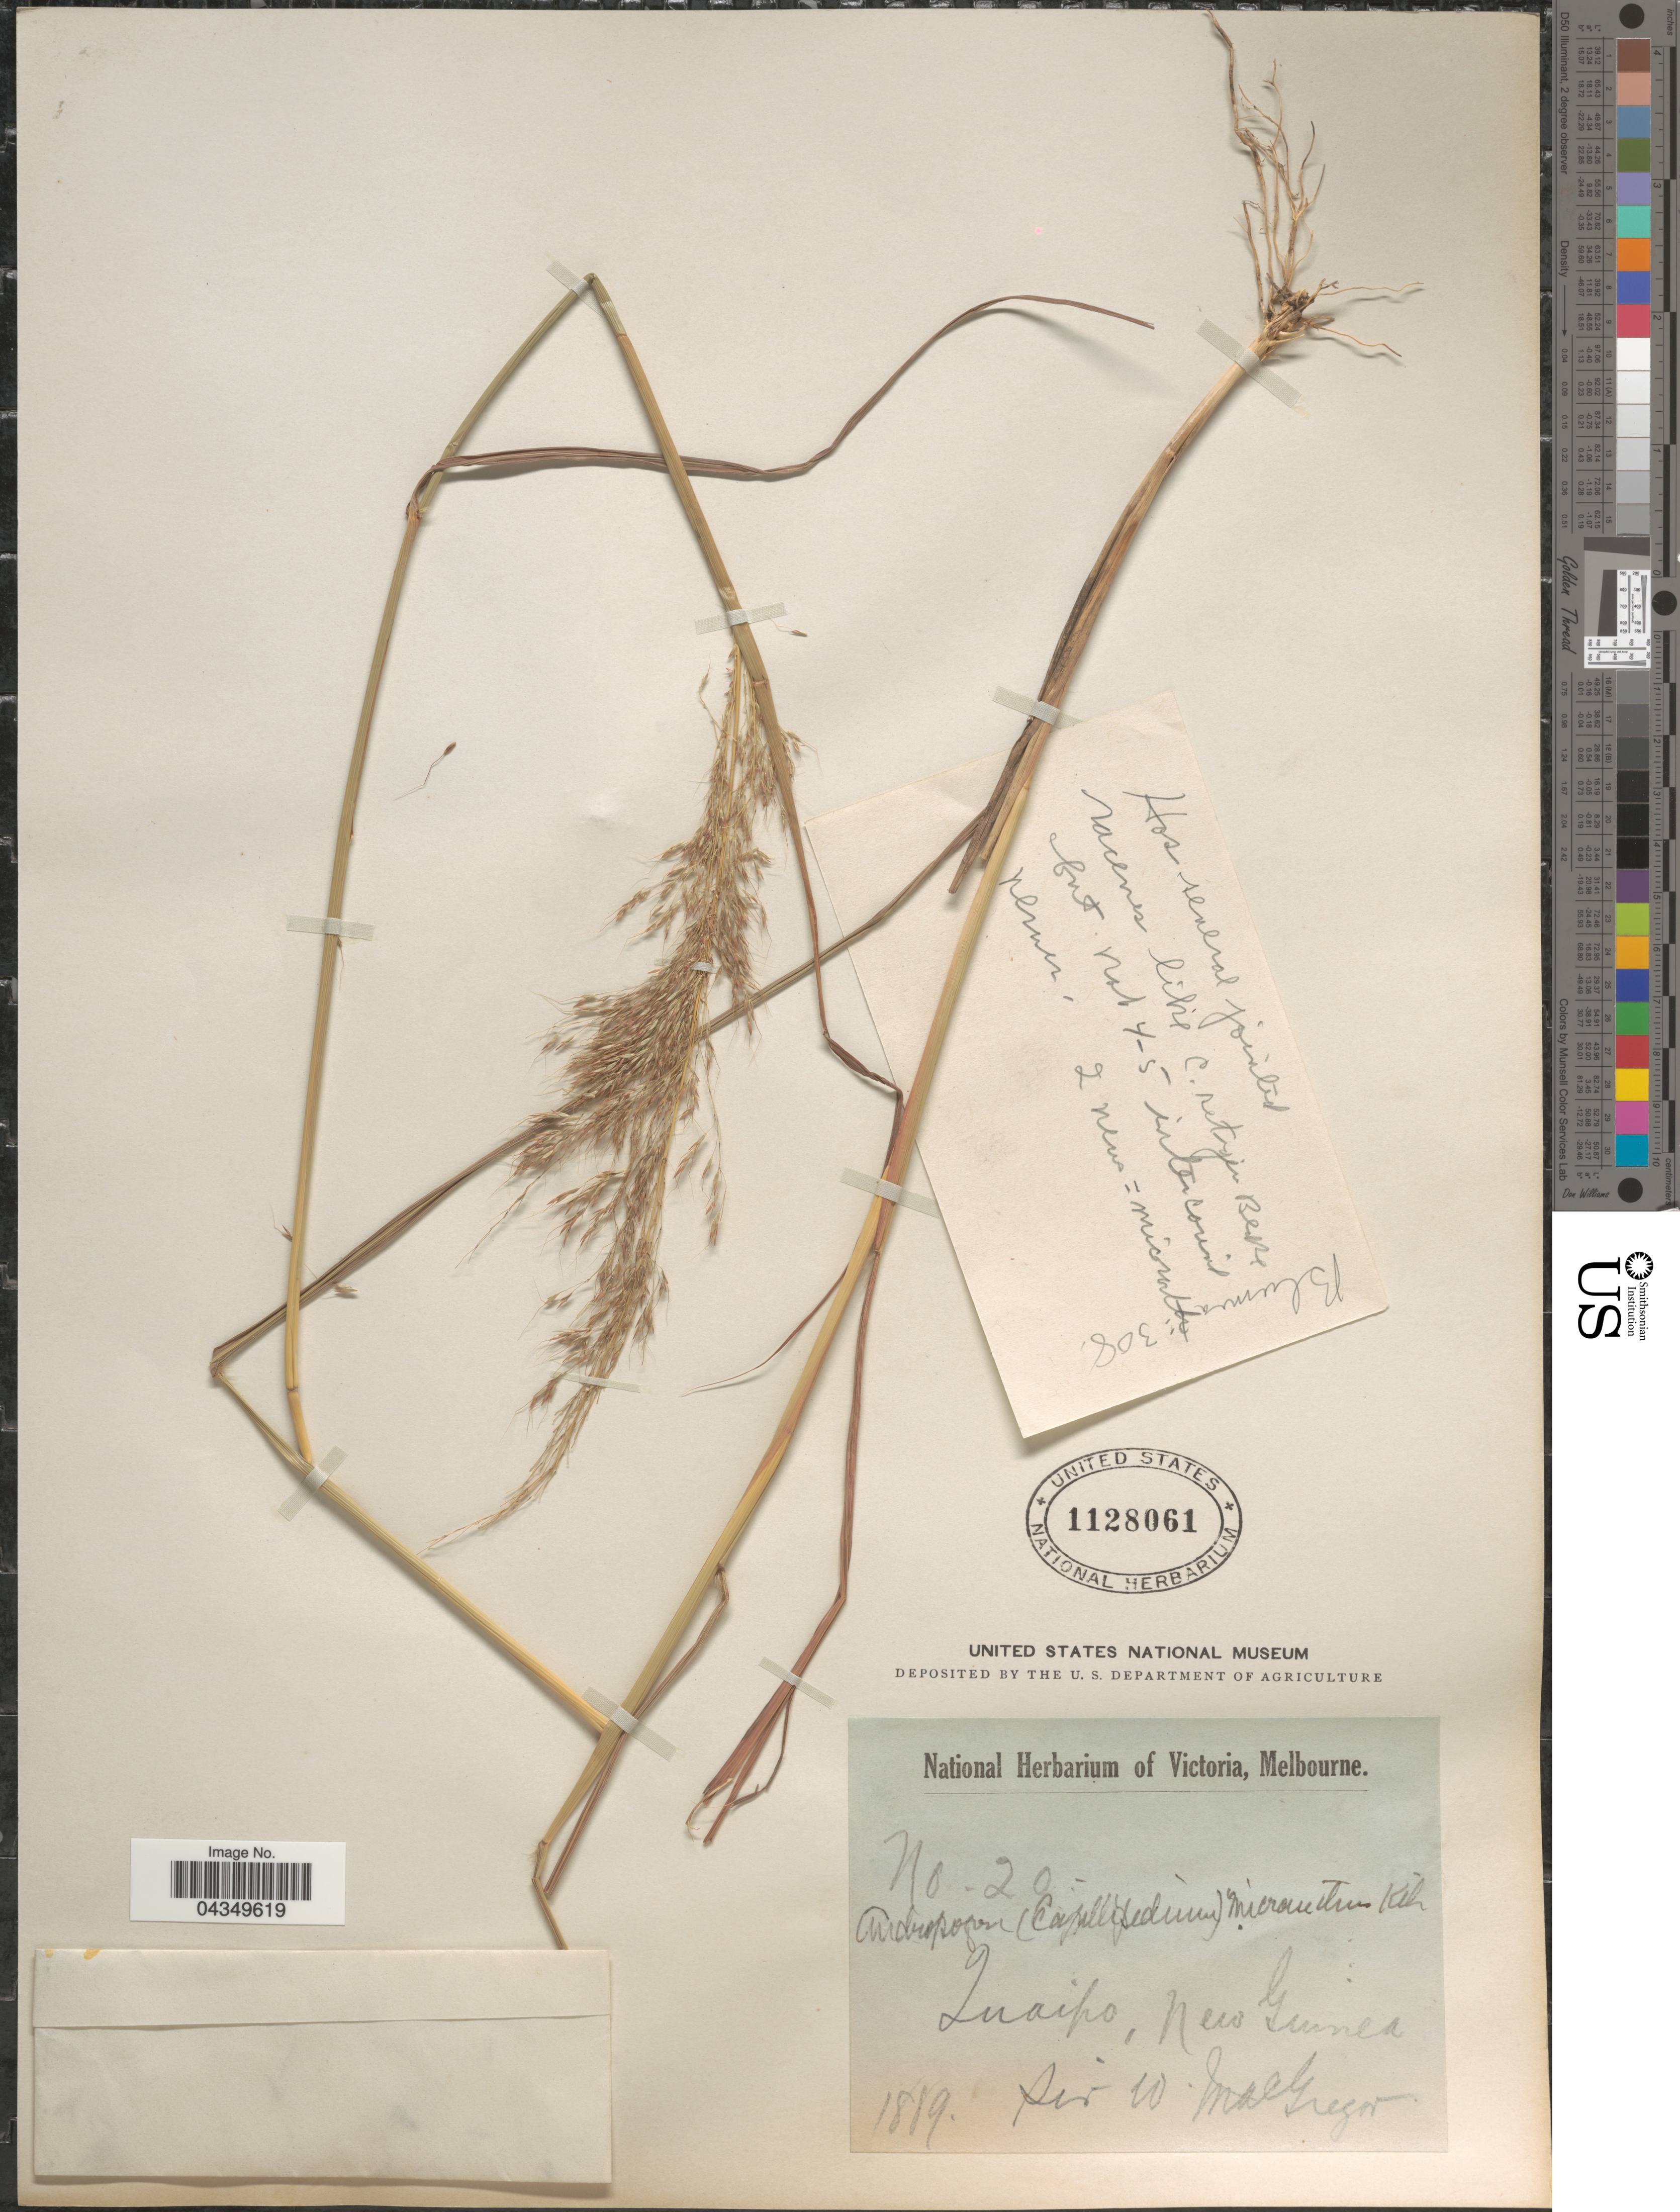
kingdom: Plantae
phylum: Tracheophyta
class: Liliopsida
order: Poales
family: Poaceae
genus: Capillipedium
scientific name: Capillipedium parviflorum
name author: (R. Br.) Stapf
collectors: W. Macgregor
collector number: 20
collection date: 1889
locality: Quaipo [interpreted], New Guinea.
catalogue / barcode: US 1128061